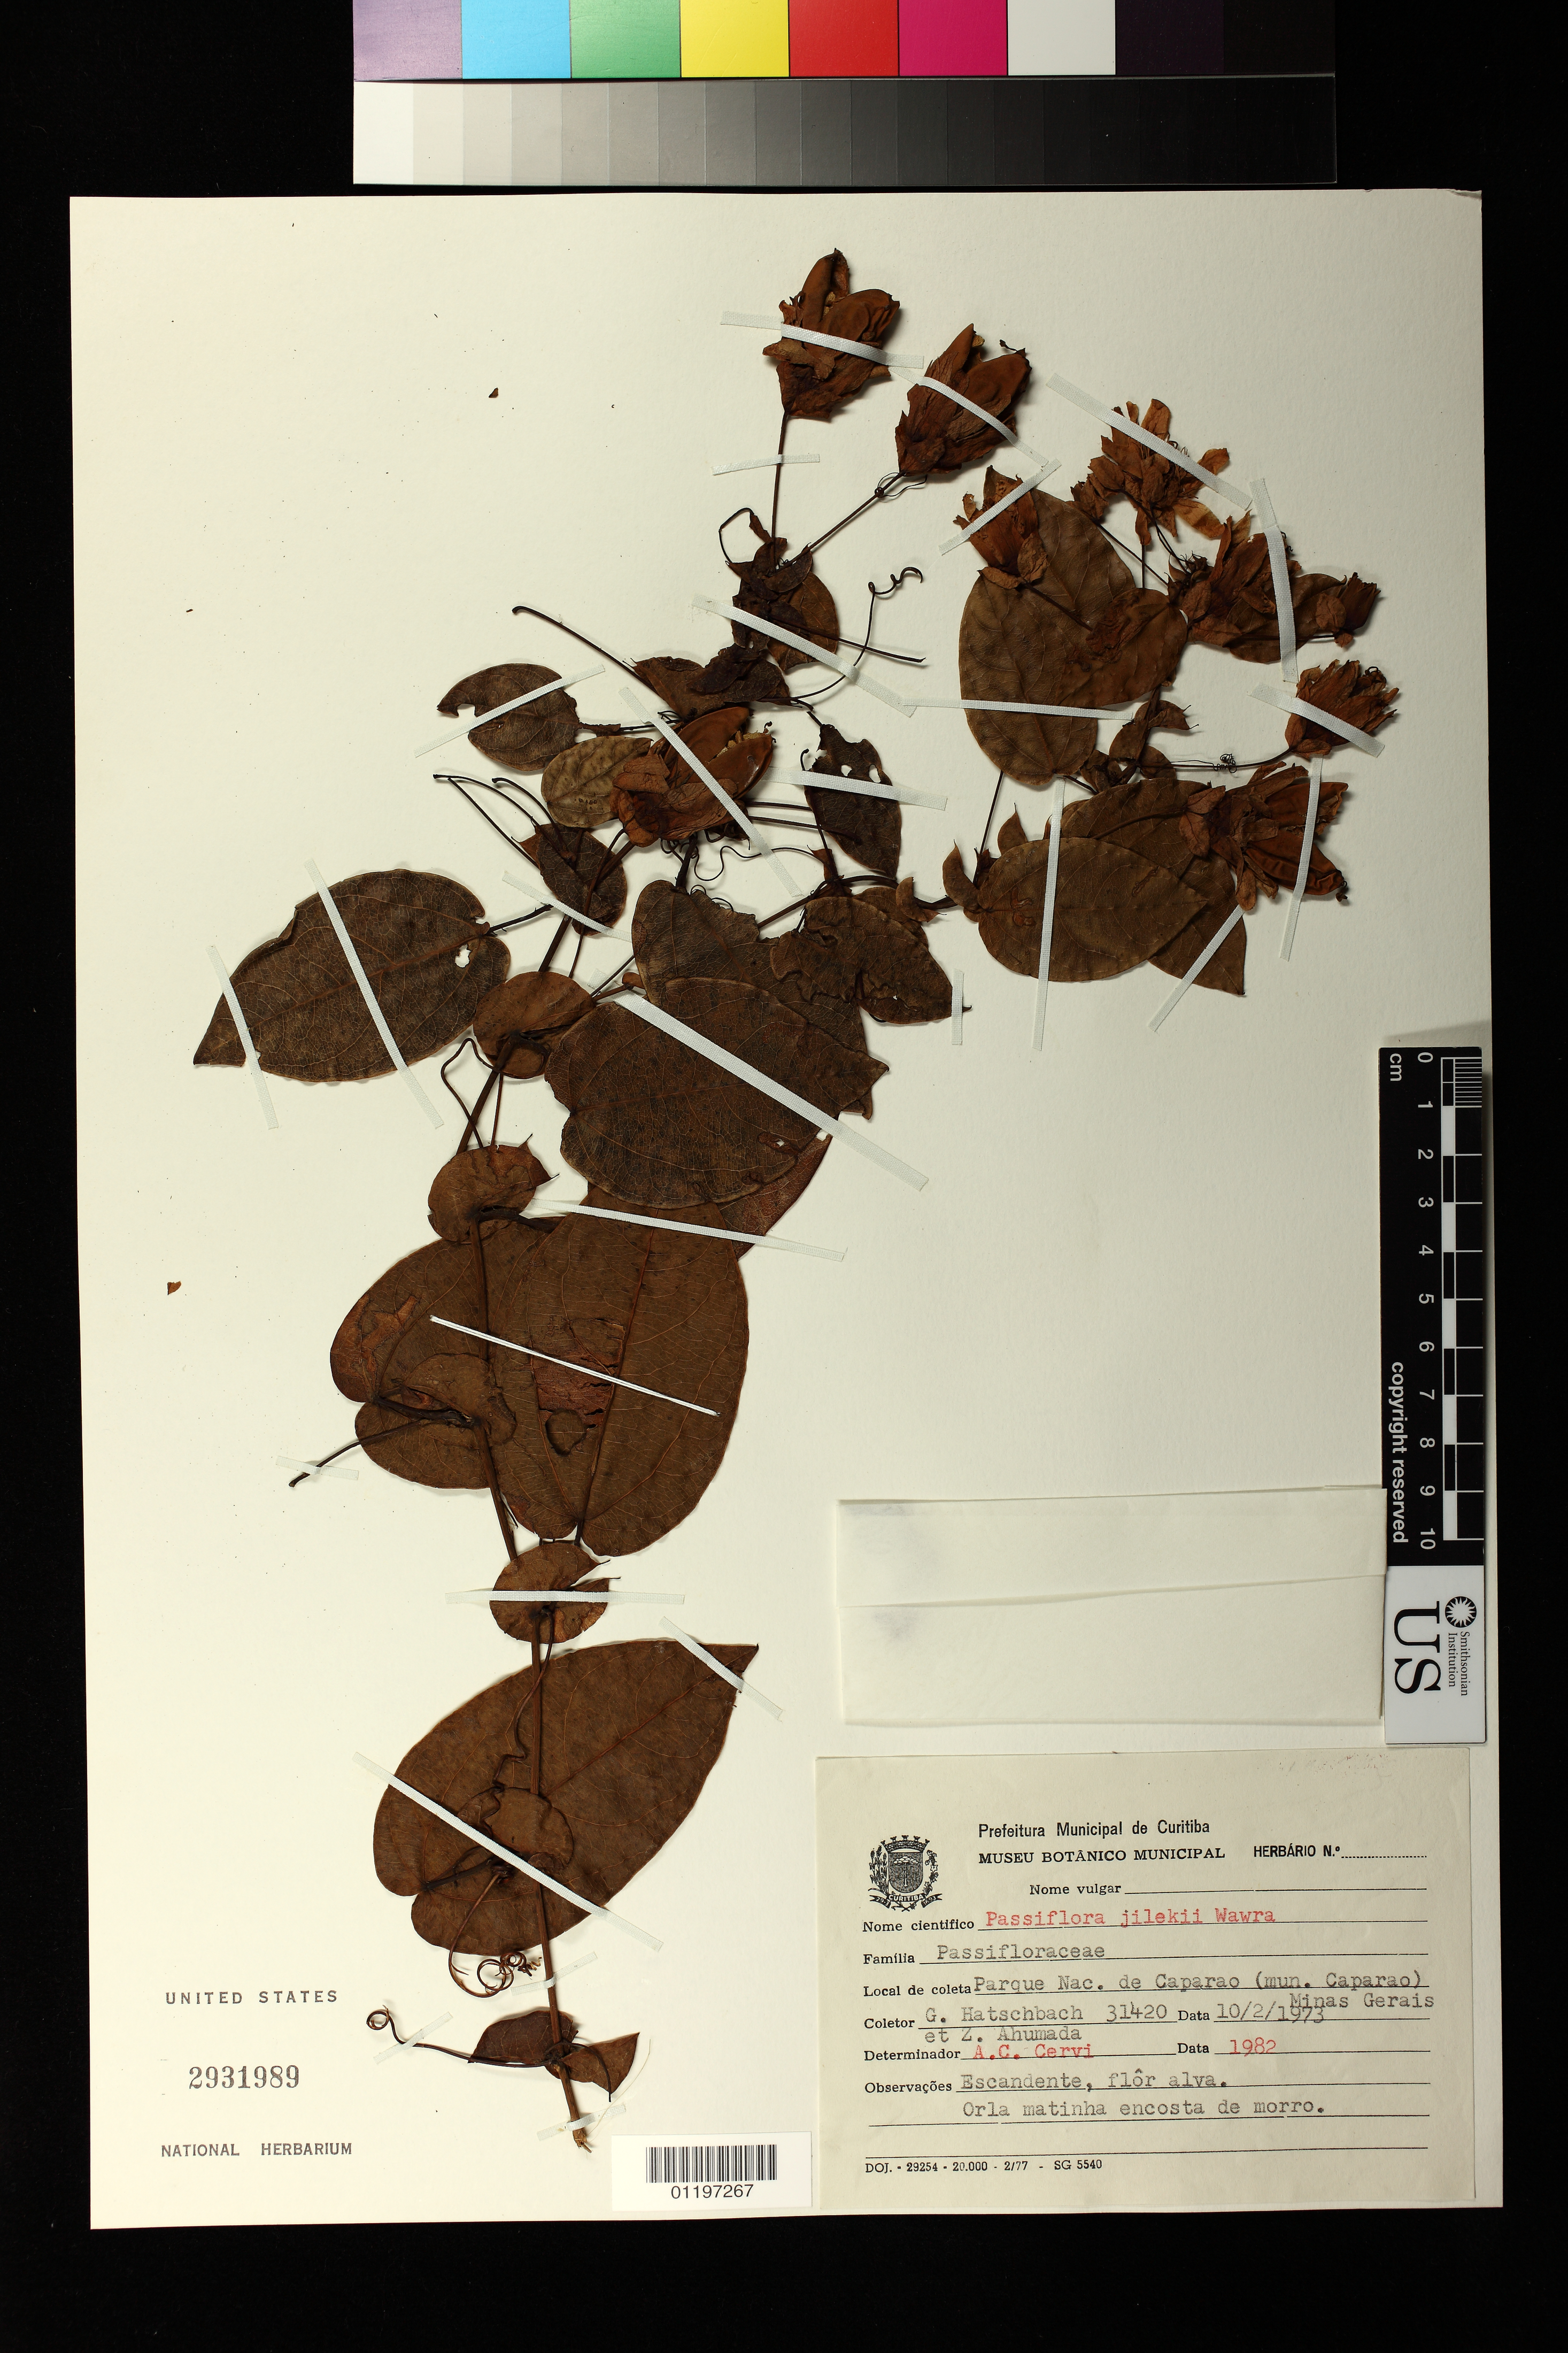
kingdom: Plantae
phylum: Tracheophyta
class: Magnoliopsida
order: Malpighiales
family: Passifloraceae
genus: Passiflora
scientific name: Passiflora jilekii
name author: Wawra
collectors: G. Hatschbach & L. Z. Ahumada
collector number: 31420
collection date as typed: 02 Oct 1973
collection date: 1973-10-02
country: Brazil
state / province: Minas Gerais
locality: Parque Nac. de Caparao (mun. Caparao)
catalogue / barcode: US 2931989